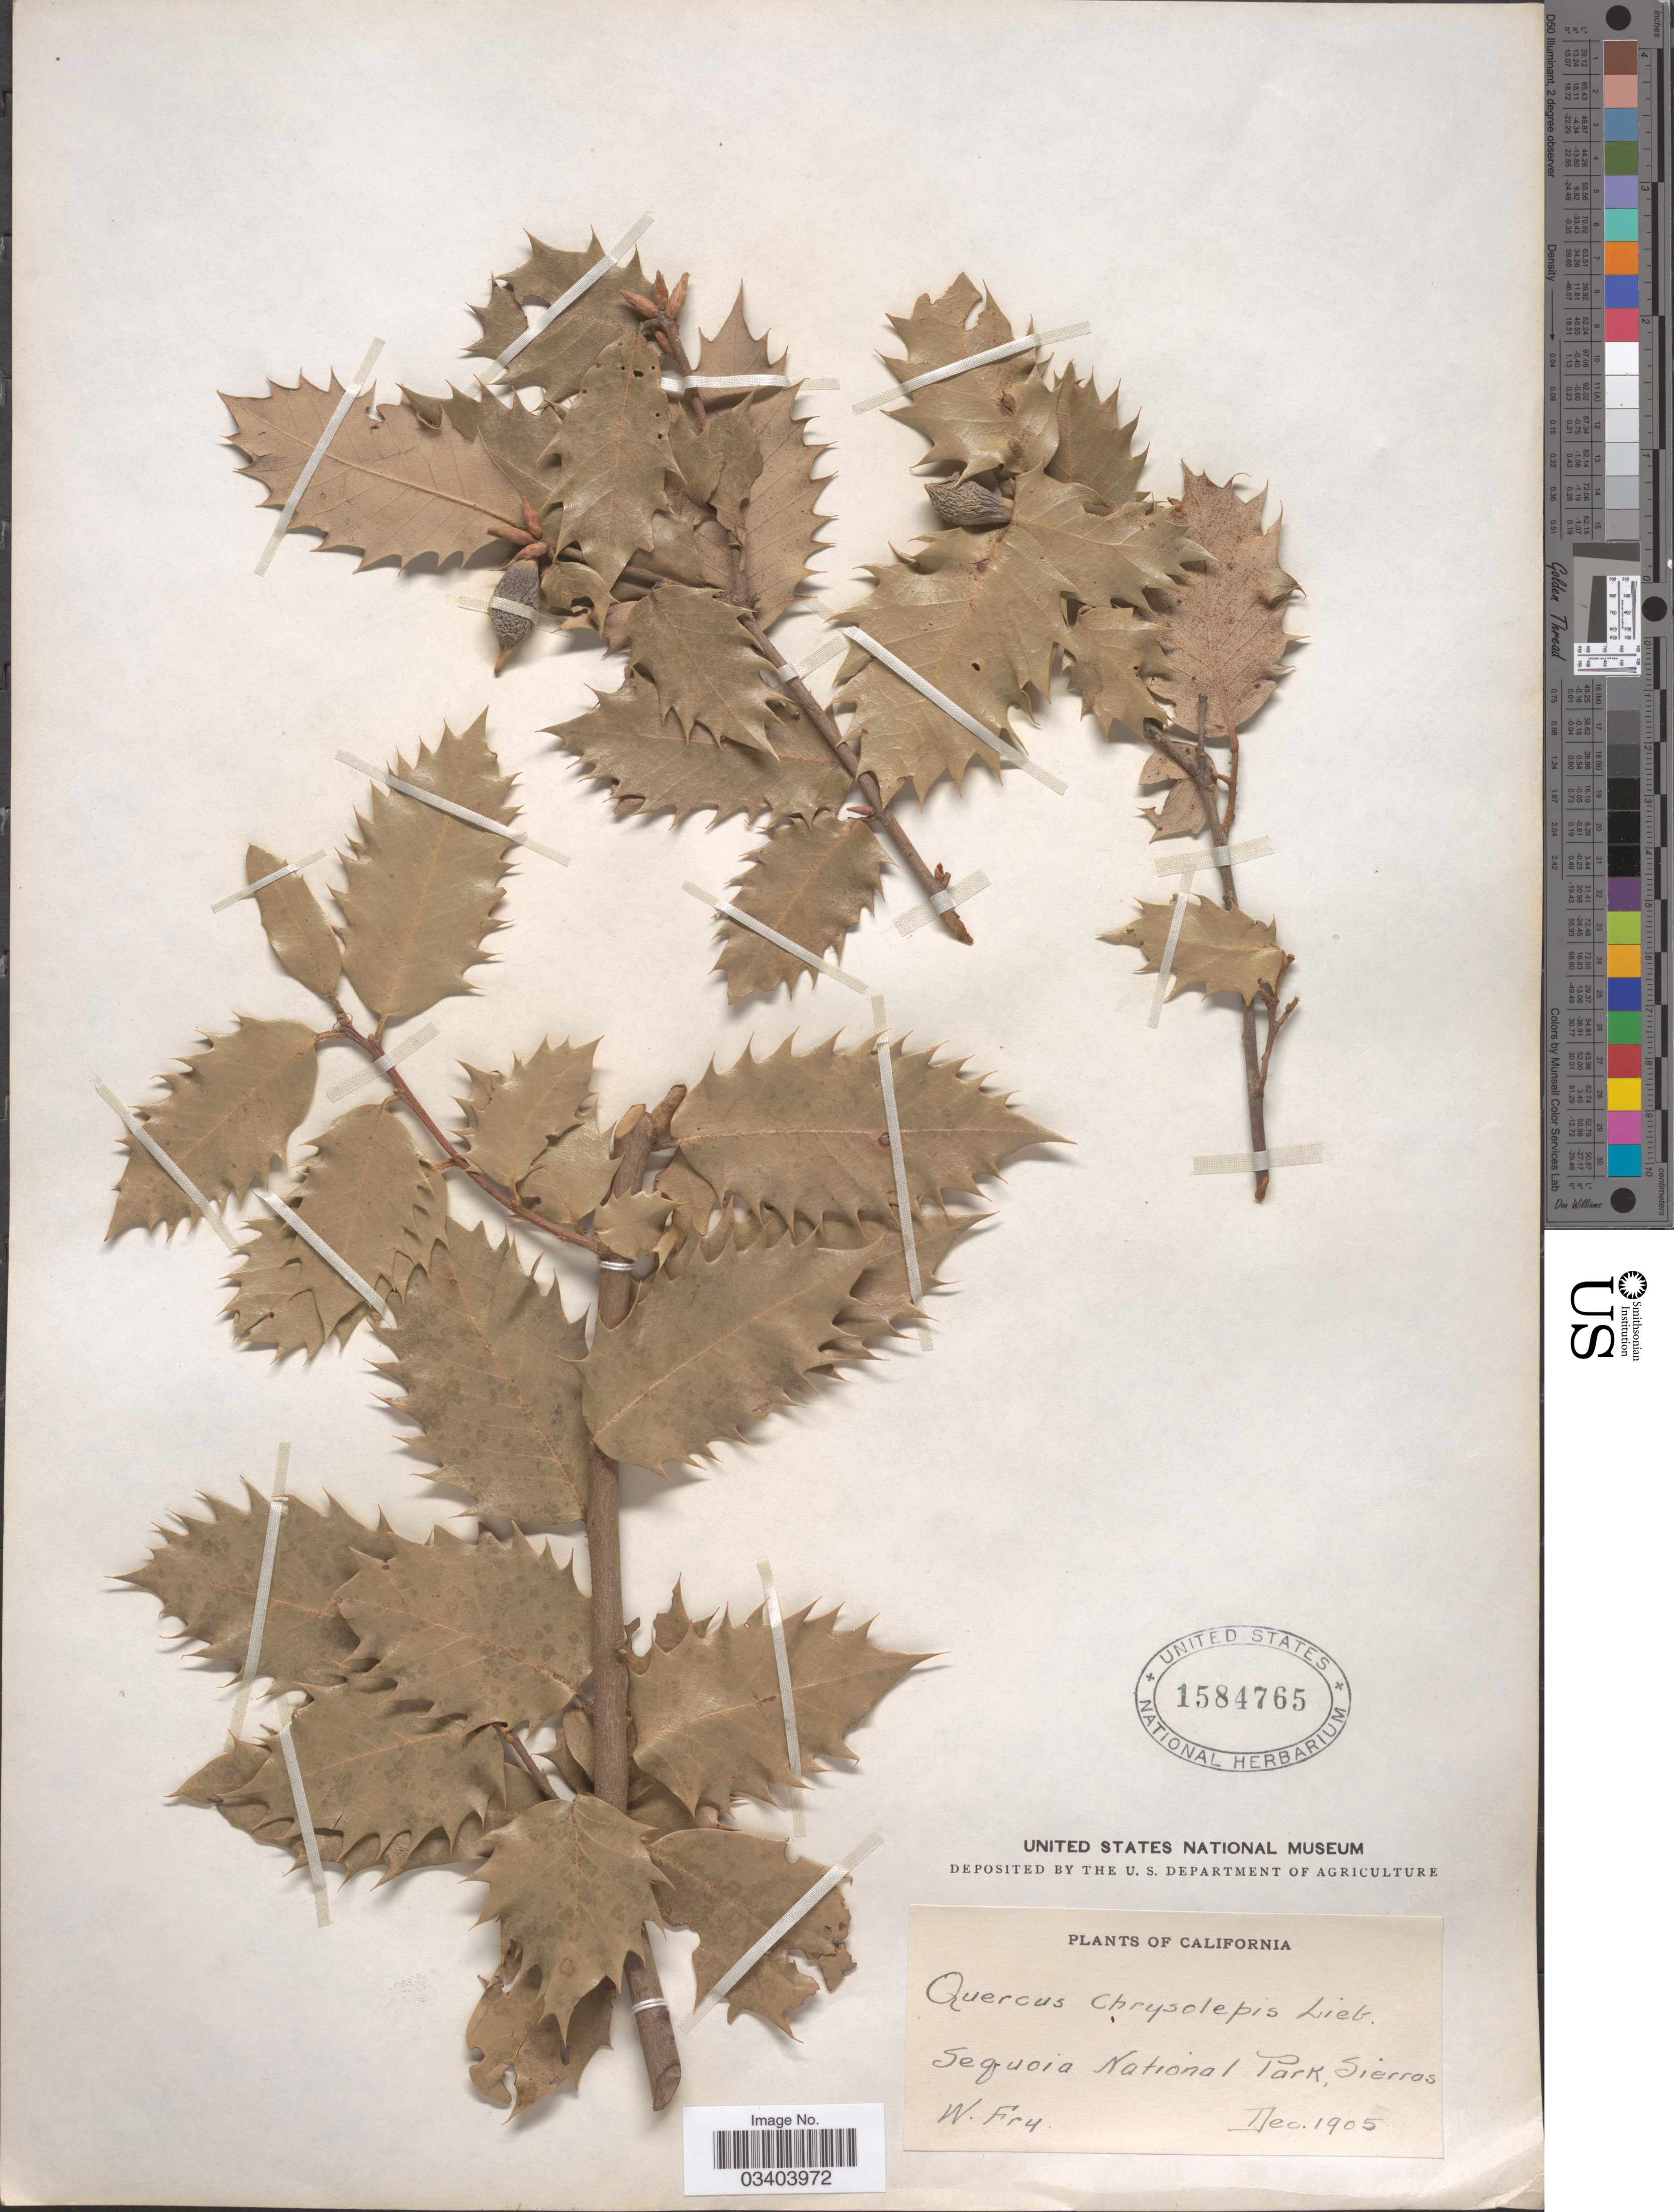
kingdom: Plantae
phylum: Tracheophyta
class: Magnoliopsida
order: Fagales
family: Fagaceae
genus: Quercus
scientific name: Quercus chrysolepis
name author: Liebm.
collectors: W. Fry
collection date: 1905-12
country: United States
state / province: California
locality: Sequoia National Park, Sierras.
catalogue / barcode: US 1584765